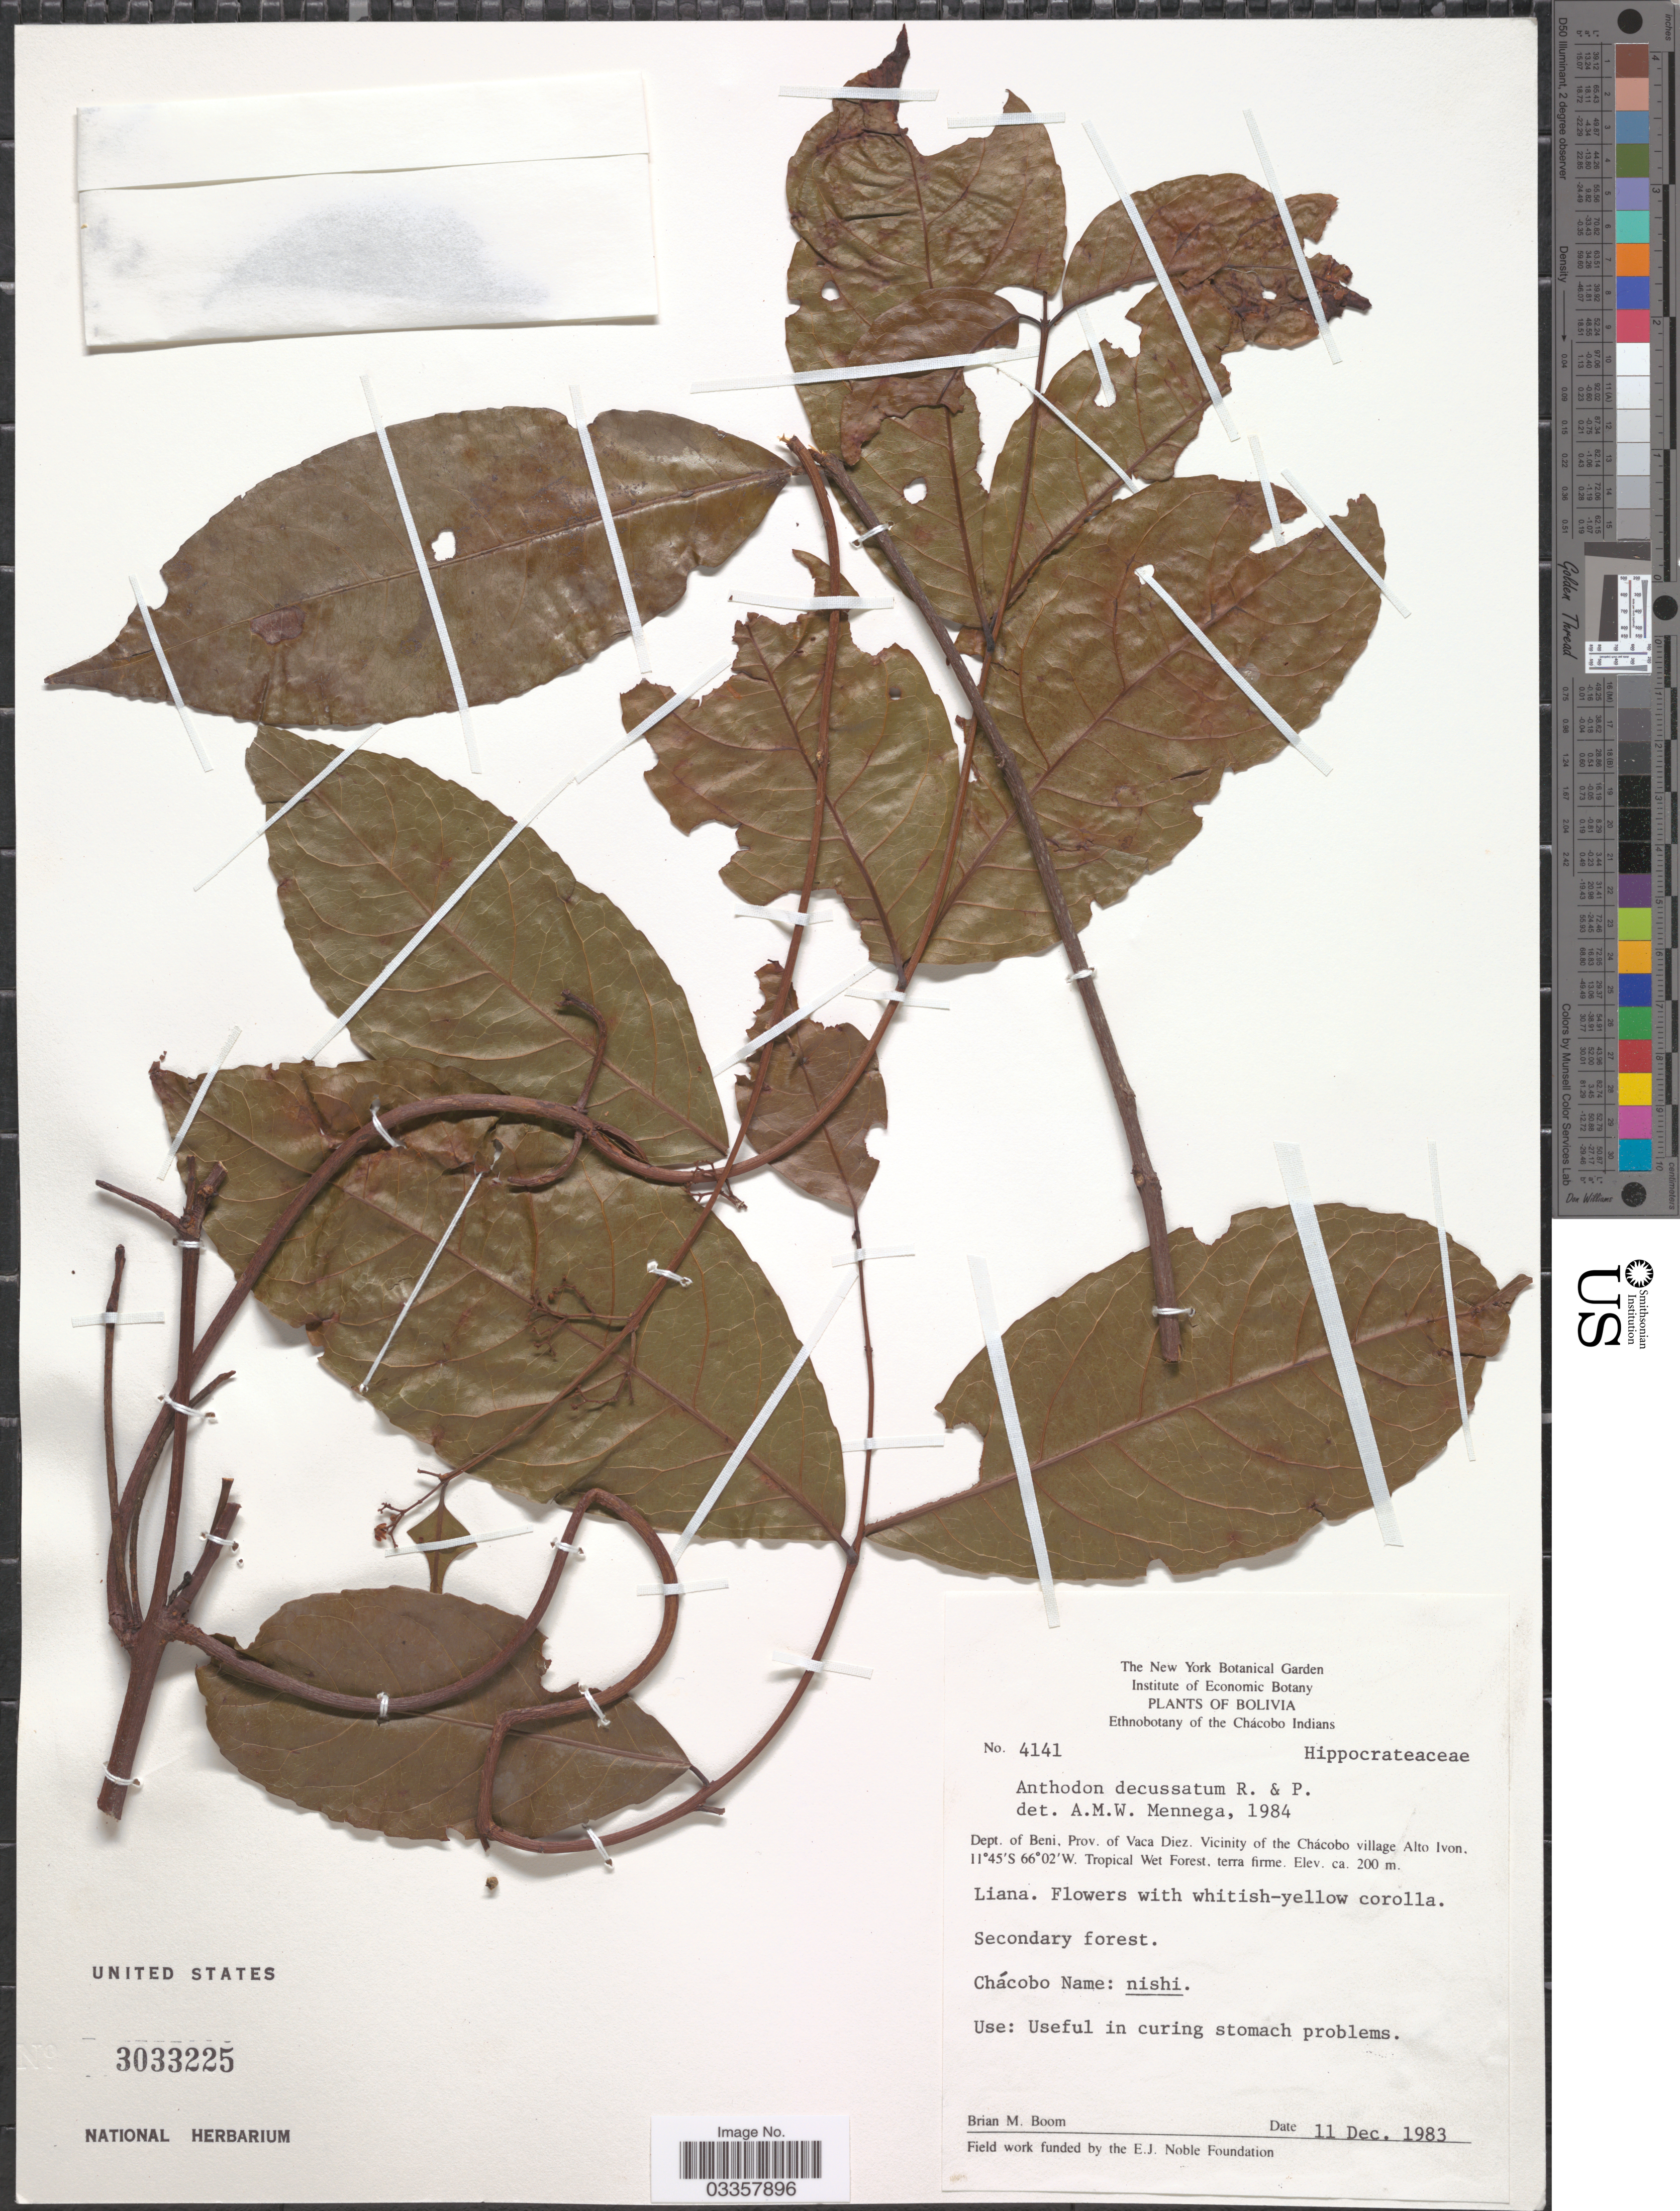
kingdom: Plantae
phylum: Tracheophyta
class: Magnoliopsida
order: Celastrales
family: Celastraceae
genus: Anthodon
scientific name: Anthodon decussatum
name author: Ruiz & Pav.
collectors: B. M. Boom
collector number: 4141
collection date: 1983-12-11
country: Bolivia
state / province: Beni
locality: Dept. of San Beni, Prov. of Vaca Diez. Vicinity of the Chácobo village Alto Ivon.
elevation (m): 200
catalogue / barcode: US 3033225